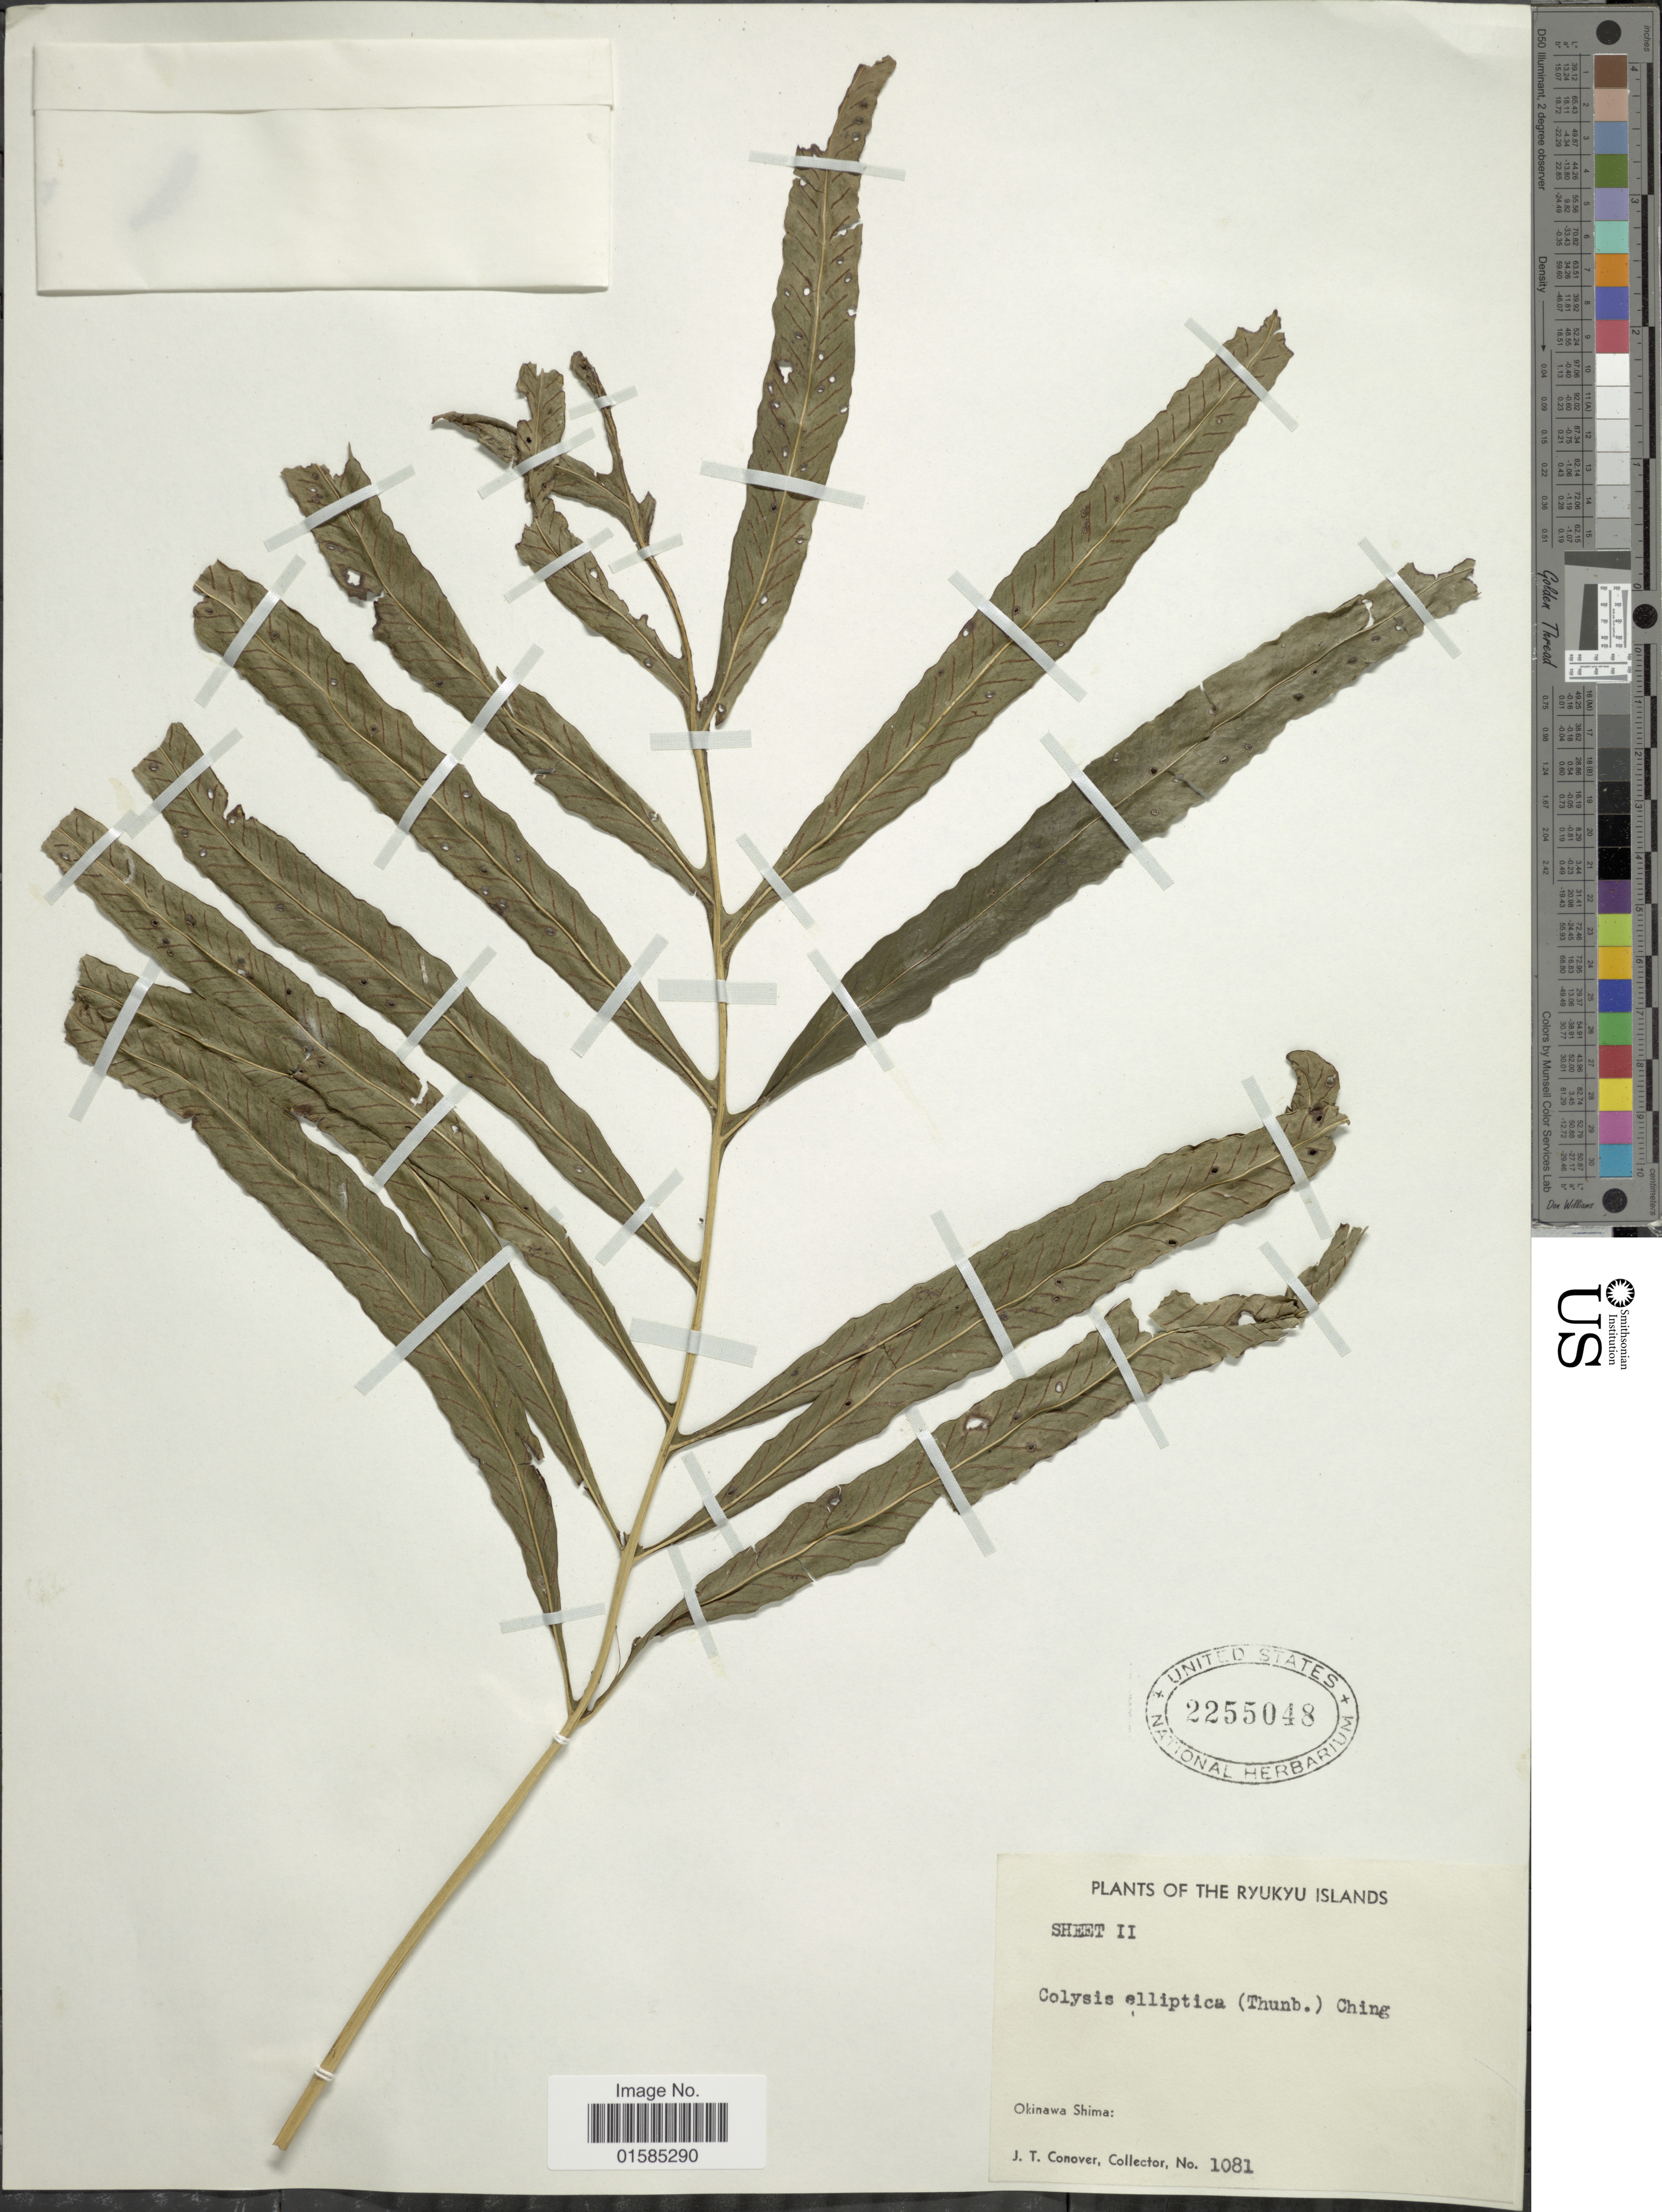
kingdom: Plantae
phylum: Tracheophyta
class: Polypodiopsida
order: Polypodiales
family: Polypodiaceae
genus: Leptochilus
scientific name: Leptochilus ellipticus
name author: (Thunb.) Noot.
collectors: J. T. Conover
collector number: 1081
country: Japan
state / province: Okinawa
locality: Ryukyu Islands, .Okinawa Shima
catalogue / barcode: US 2255048